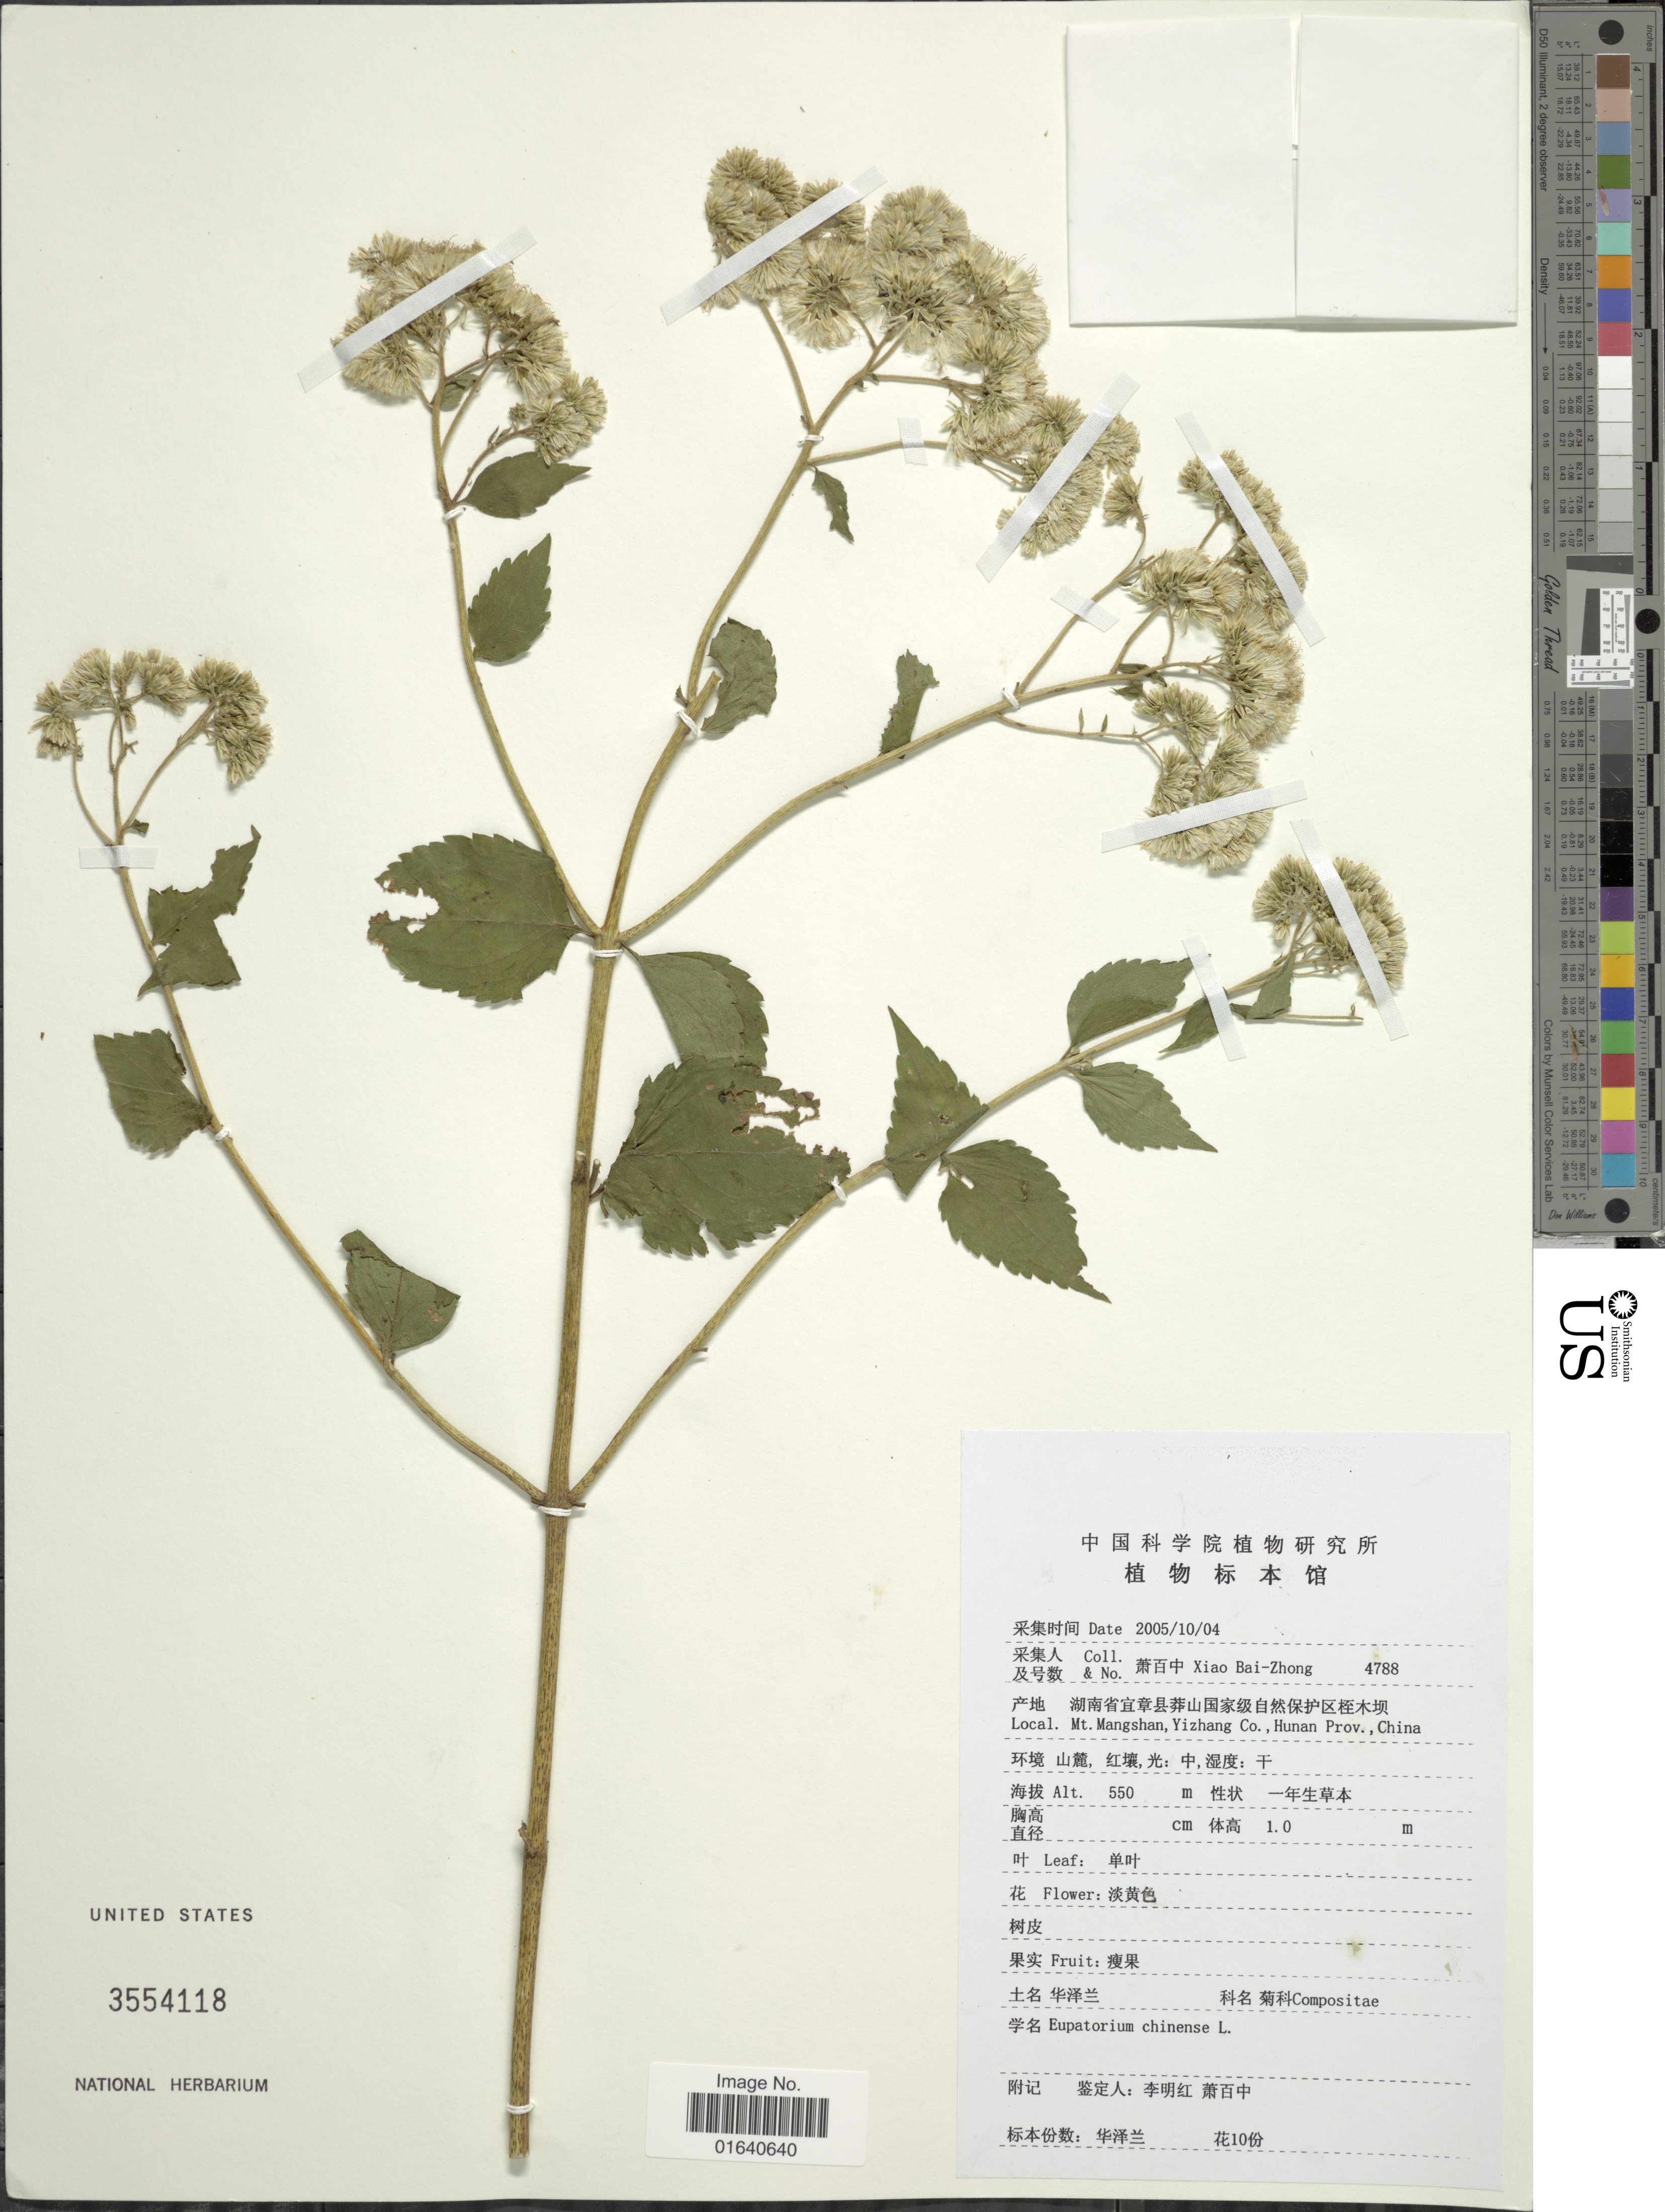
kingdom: Plantae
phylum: Tracheophyta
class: Magnoliopsida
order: Asterales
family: Asteraceae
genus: Eupatorium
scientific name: Eupatorium chinense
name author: L.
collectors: B. Z. Xiao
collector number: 4788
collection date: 2005-10-04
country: China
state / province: Hunan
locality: Mt. Mangshan, Yizhang Co.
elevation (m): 550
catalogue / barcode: US 3554118